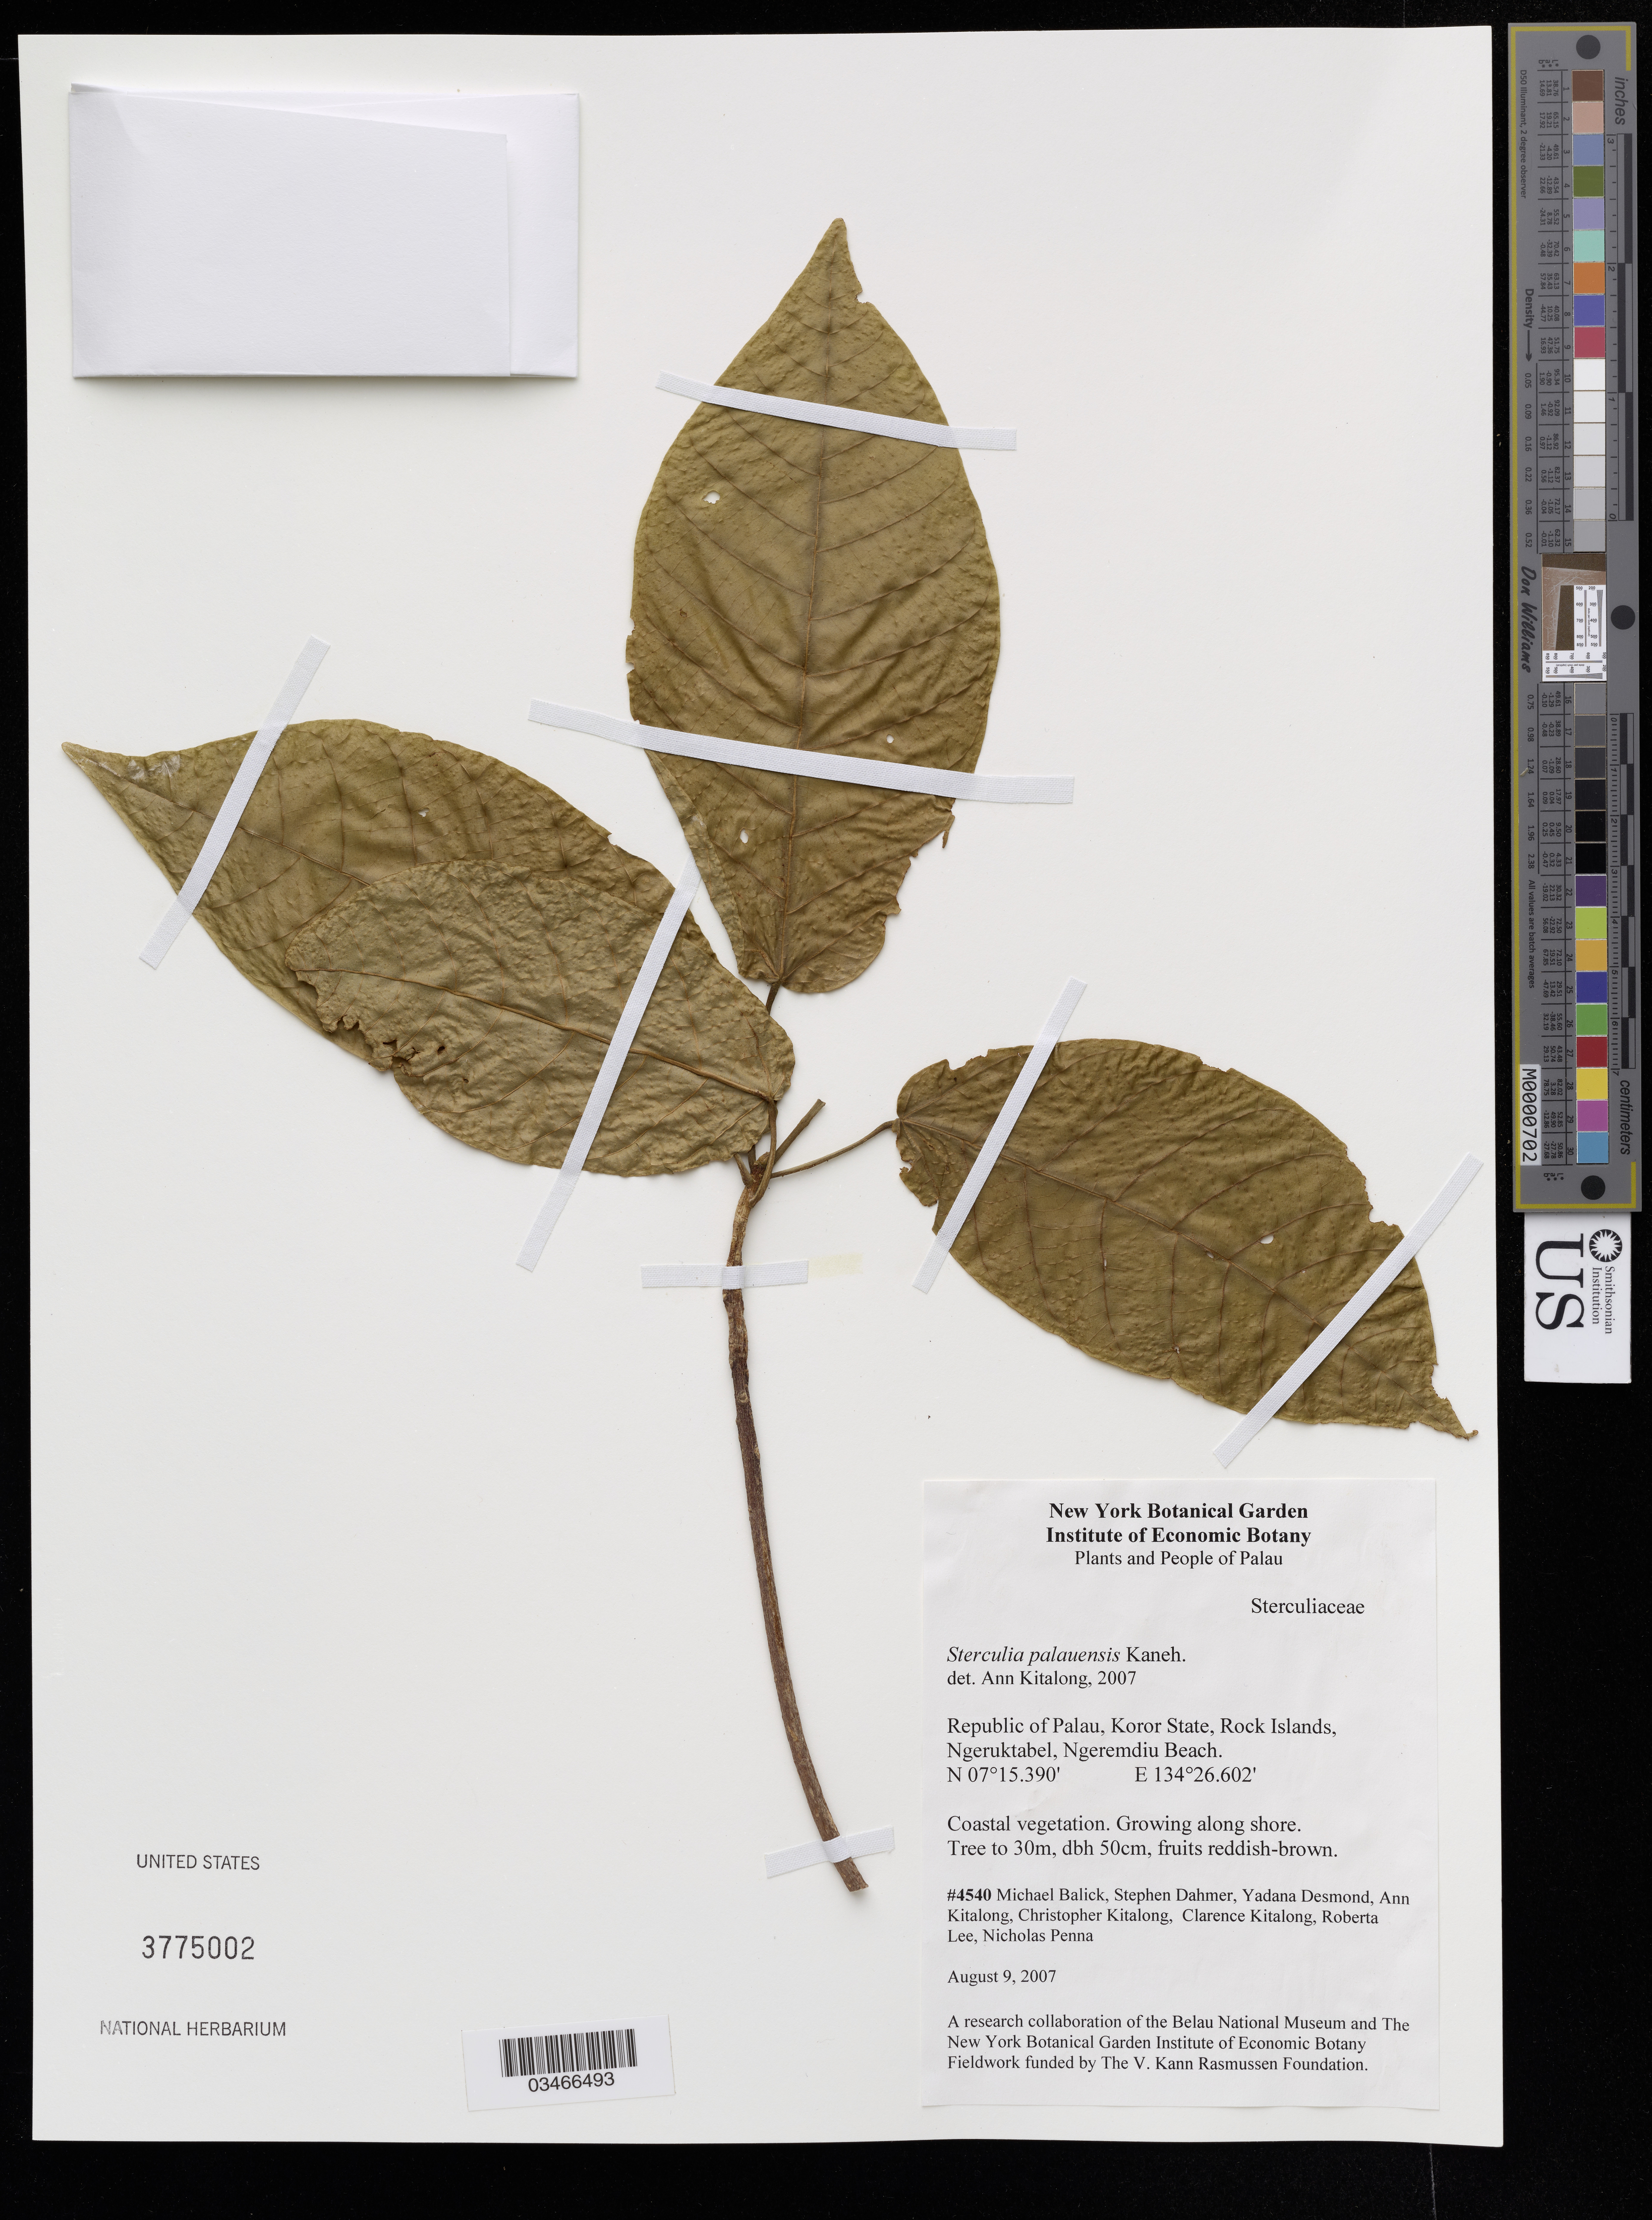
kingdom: Plantae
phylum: Tracheophyta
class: Magnoliopsida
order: Malvales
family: Malvaceae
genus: Sterculia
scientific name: Sterculia palauensis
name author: Kaneh.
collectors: M. Balick, S. Dahmer, Y. Desmond & A. Kitalong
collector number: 4540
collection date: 2007-08-09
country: Belau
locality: Koror State, Rock Islands, Ngeruktabel, Ngeremdiu Beach.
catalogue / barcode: US 3775002